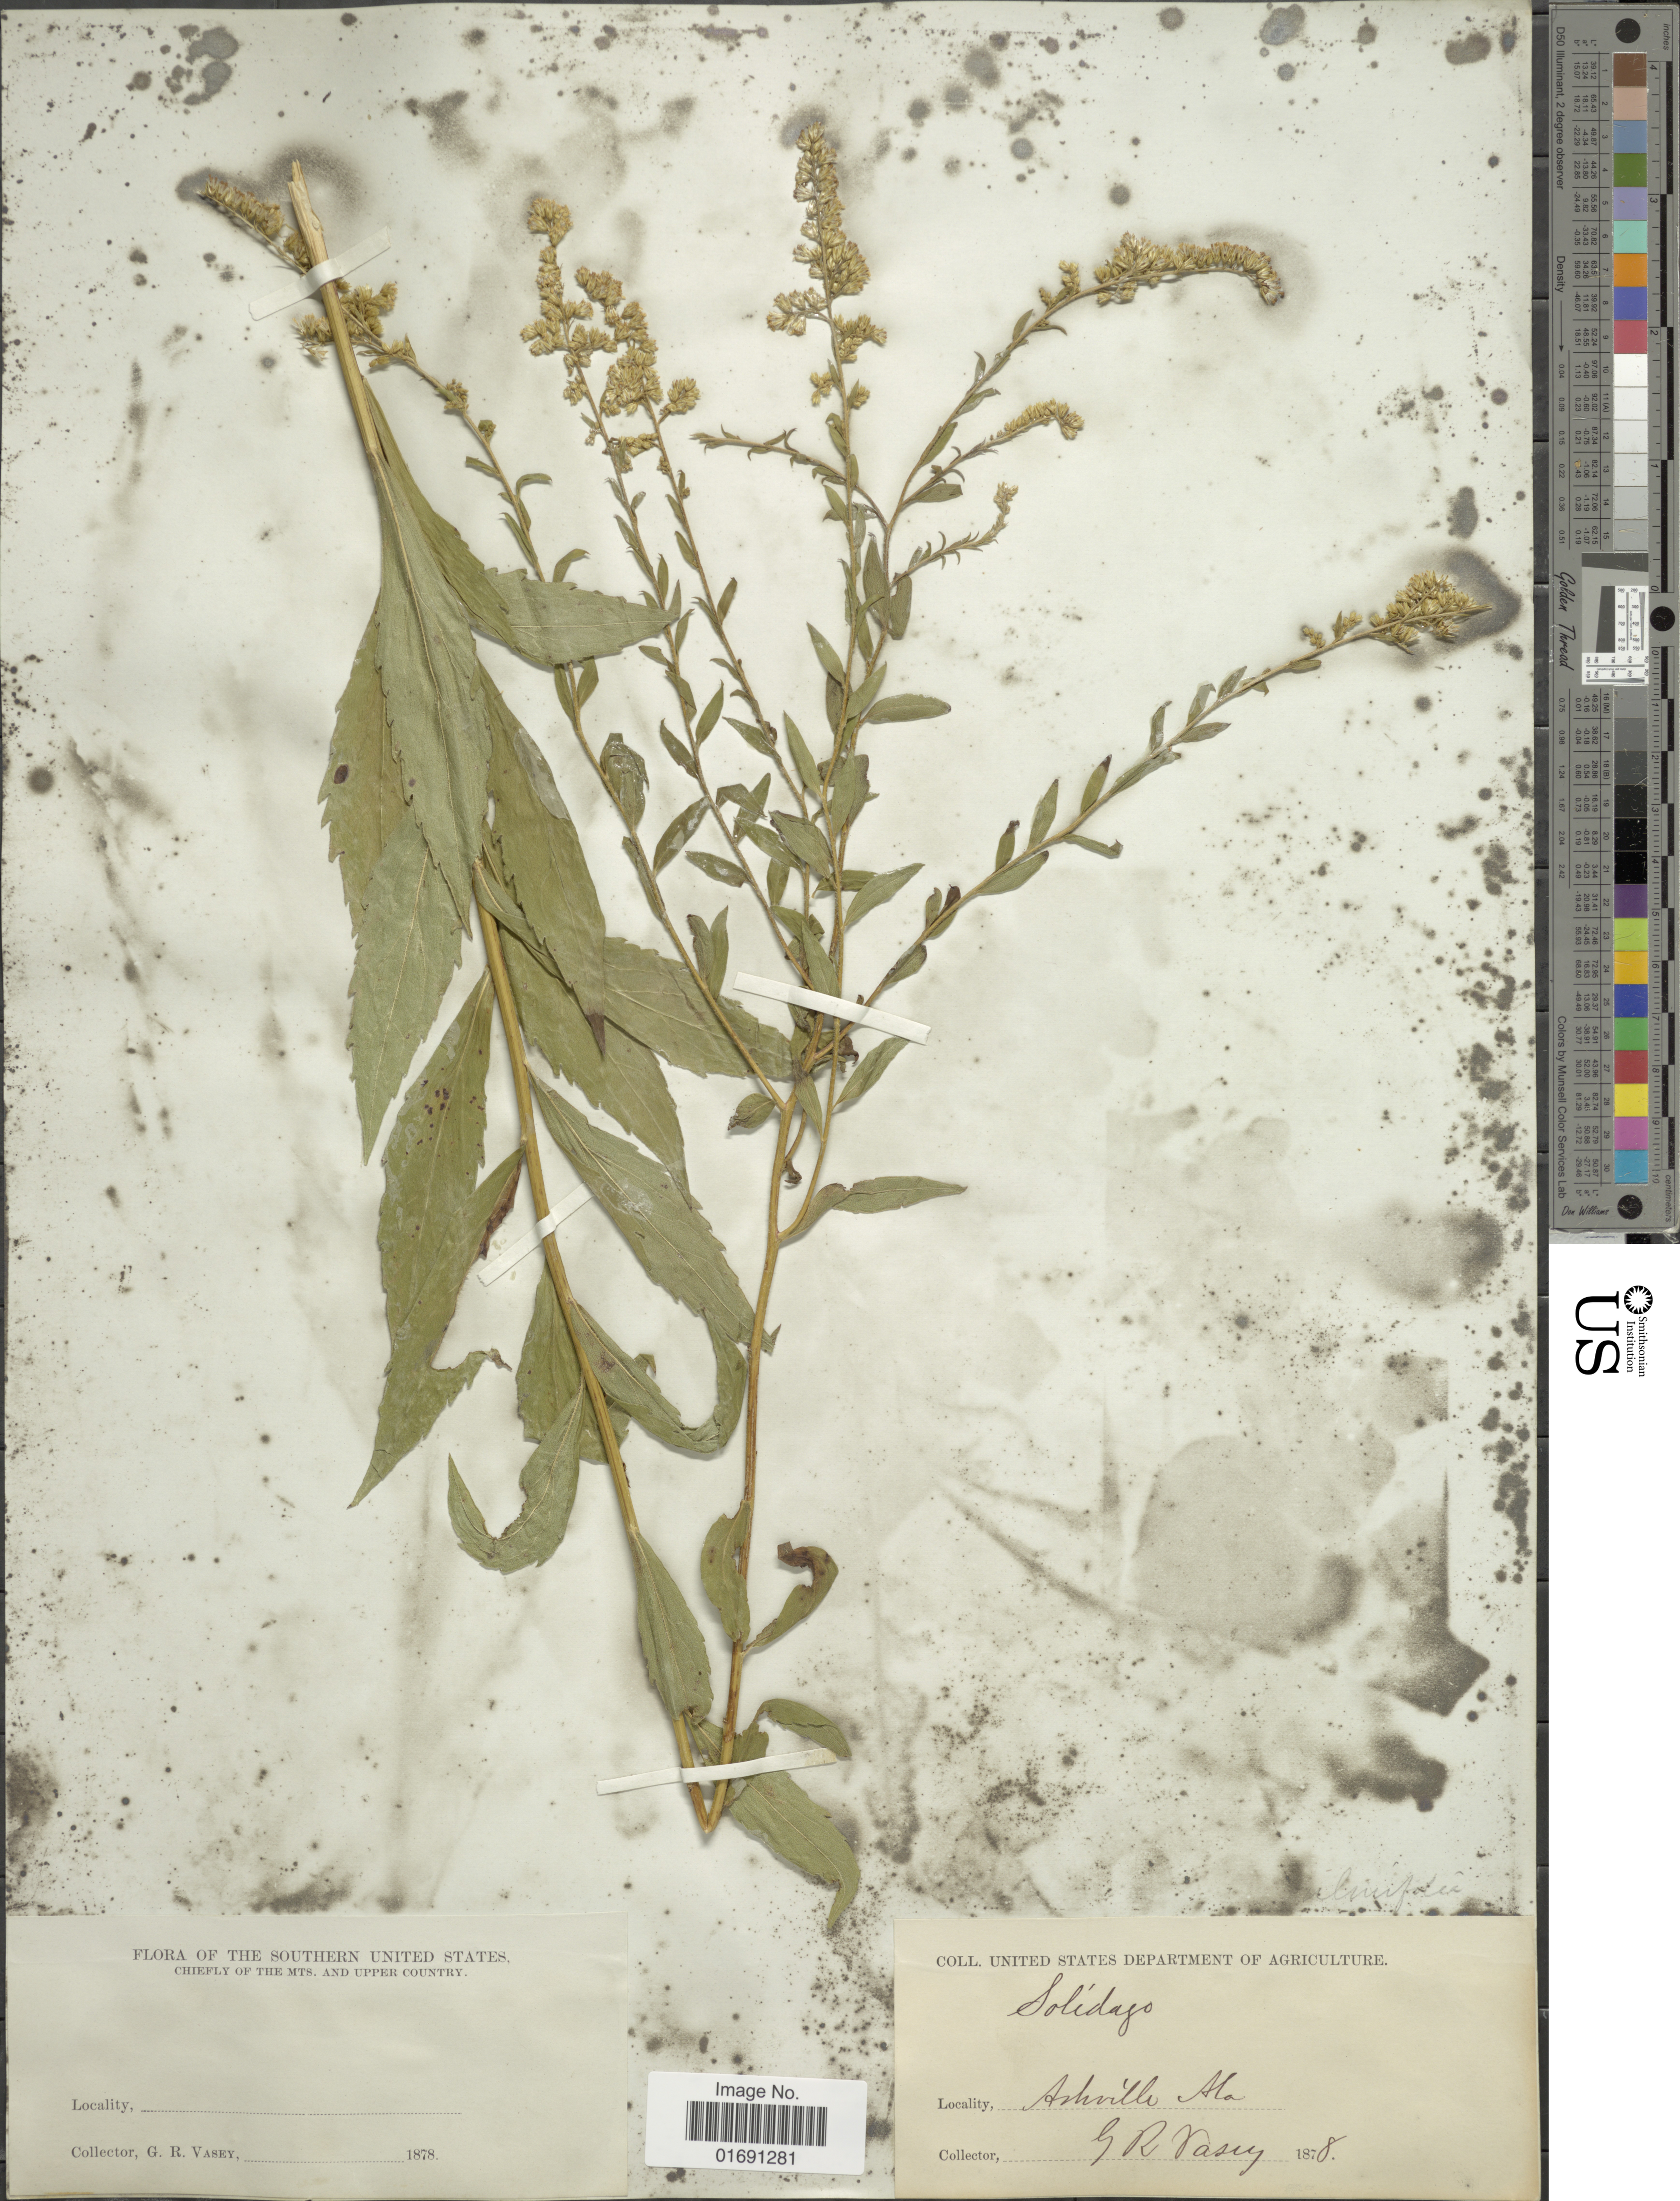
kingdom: Plantae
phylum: Tracheophyta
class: Magnoliopsida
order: Asterales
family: Asteraceae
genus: Solidago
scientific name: Solidago ulmifolia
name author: Muhl. ex Willd.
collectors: G. R. Vasey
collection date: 1878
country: United States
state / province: Alabama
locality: Southern United States, Chiefly of the Mts. and upper Country, Ashville, Ala.